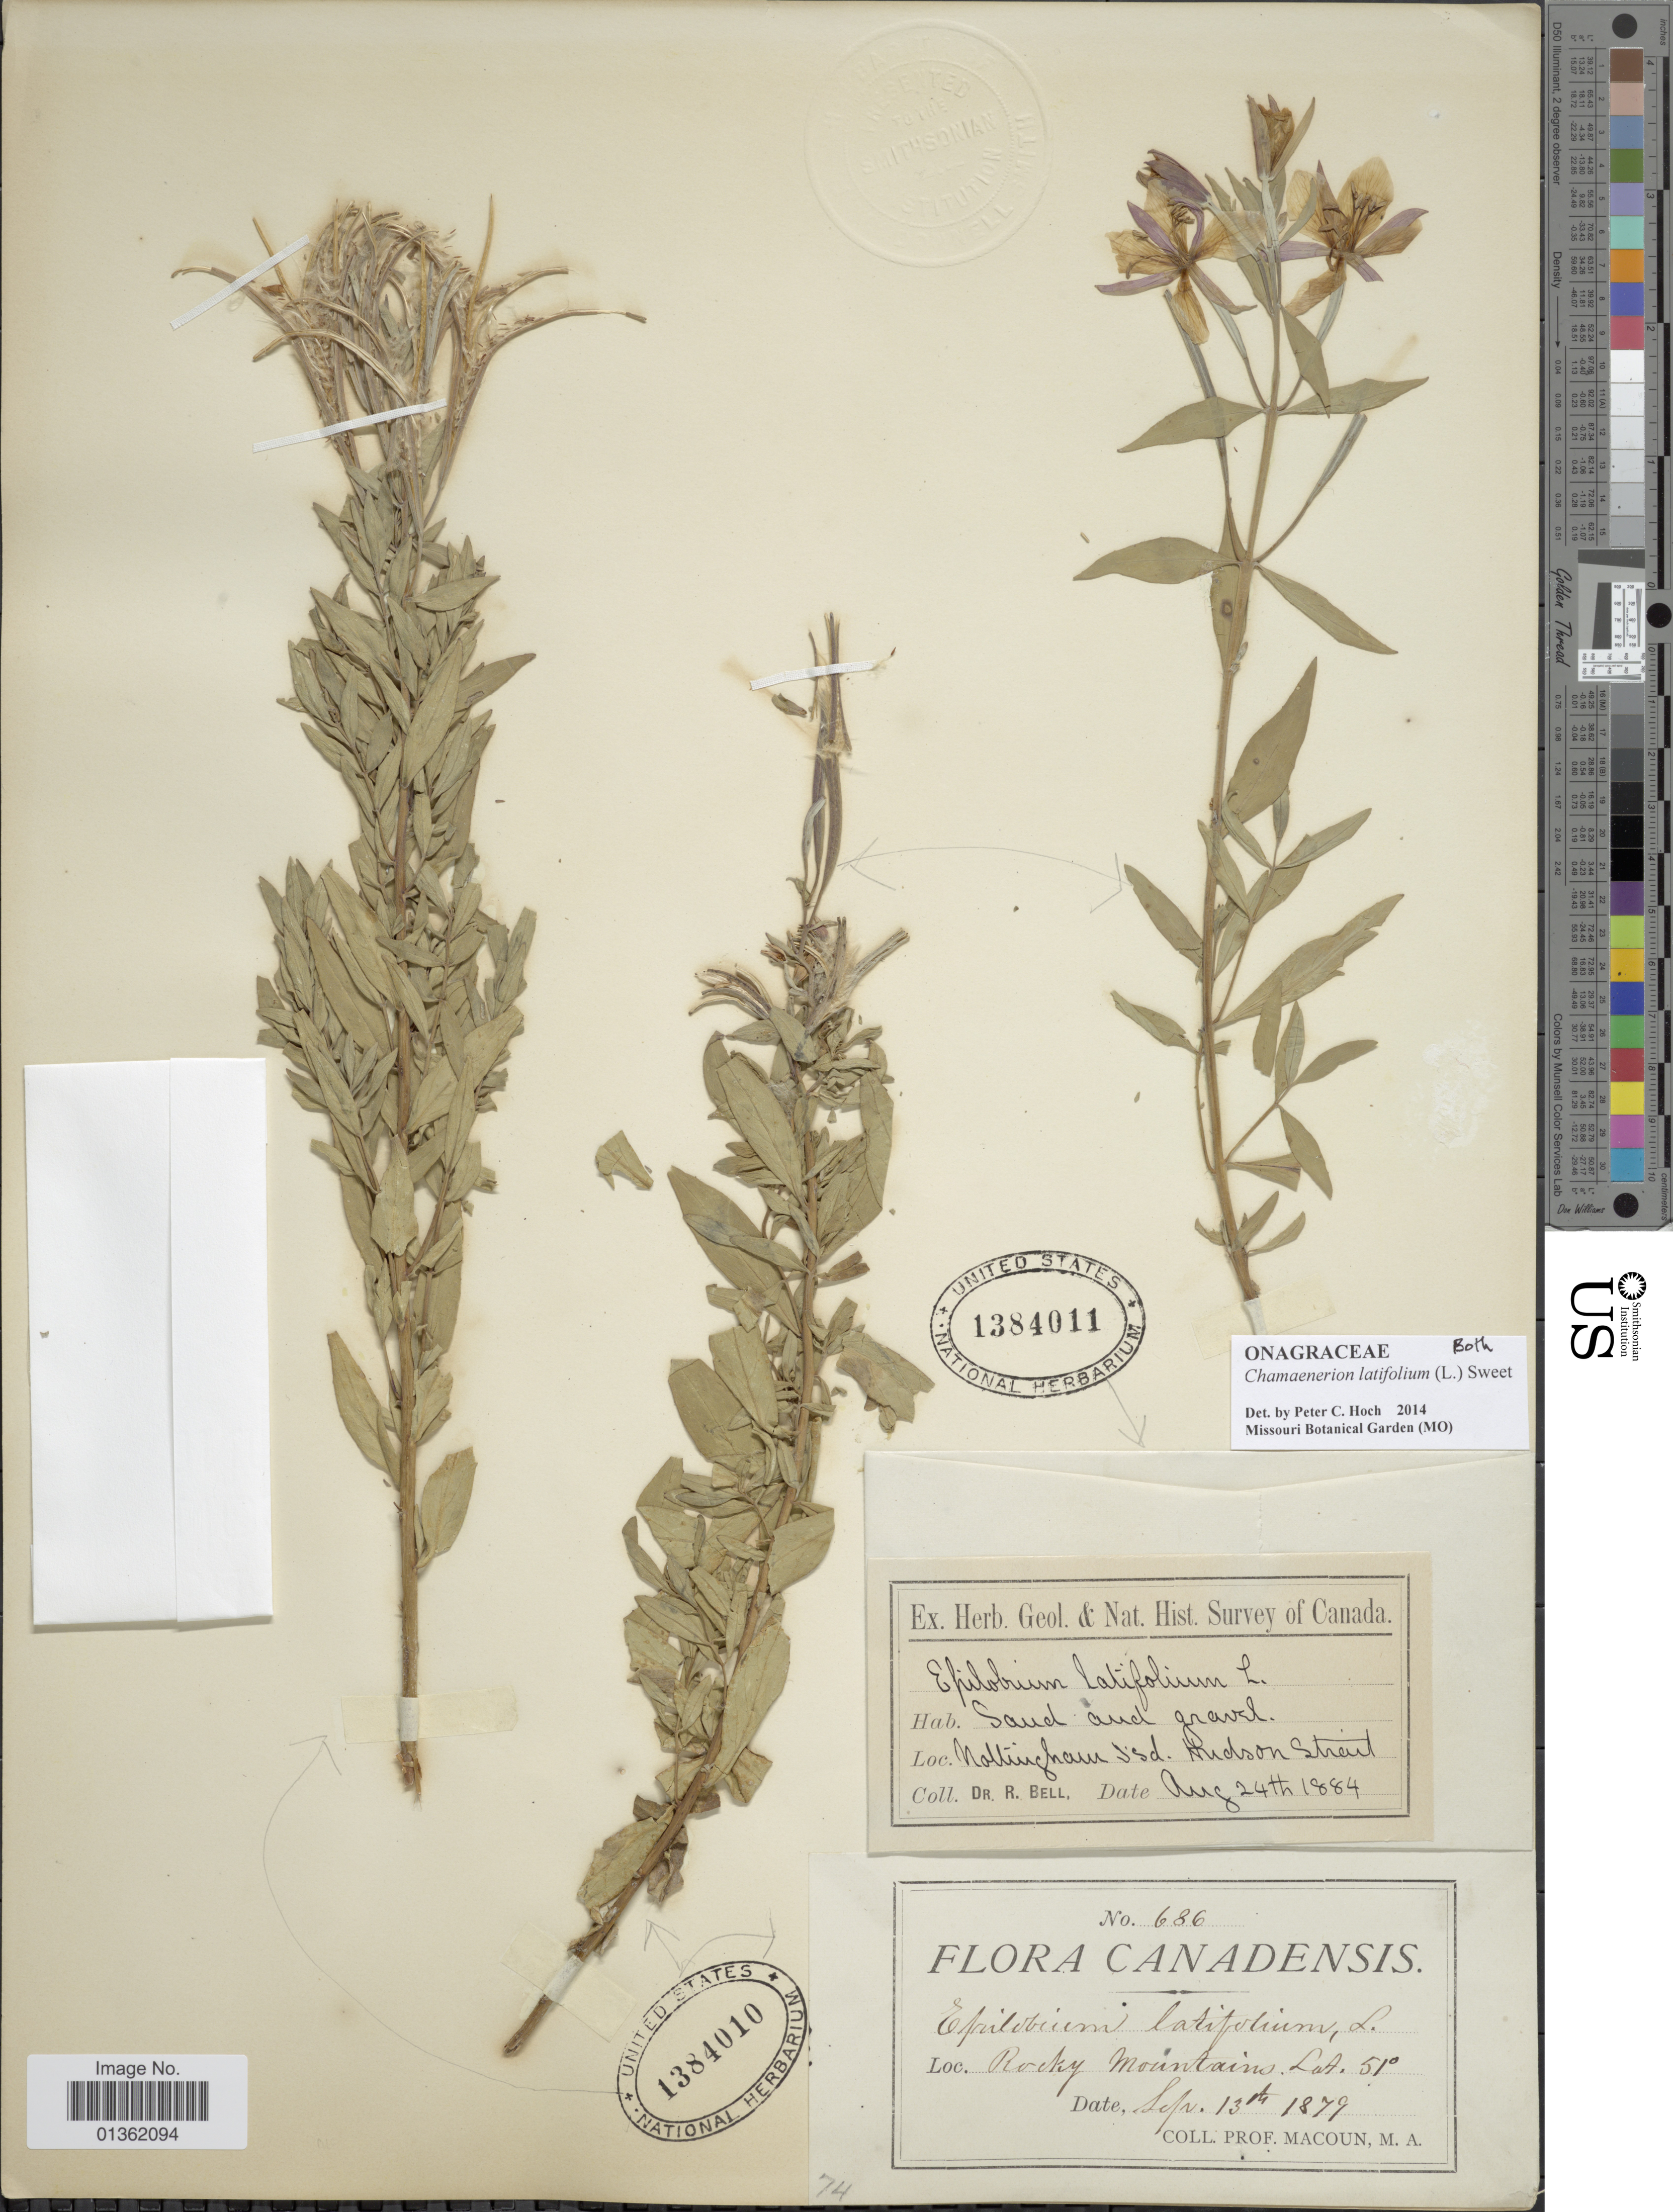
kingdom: Plantae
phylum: Tracheophyta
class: Magnoliopsida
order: Myrtales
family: Onagraceae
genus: Chamaenerion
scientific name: Chamaenerion latifolium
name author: (L.) Th. Fr. & Lange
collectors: J. Macoun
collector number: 682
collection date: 1879-09-13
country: Canada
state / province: British Columbia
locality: Rocky Mountain.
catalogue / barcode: US 1384010-2